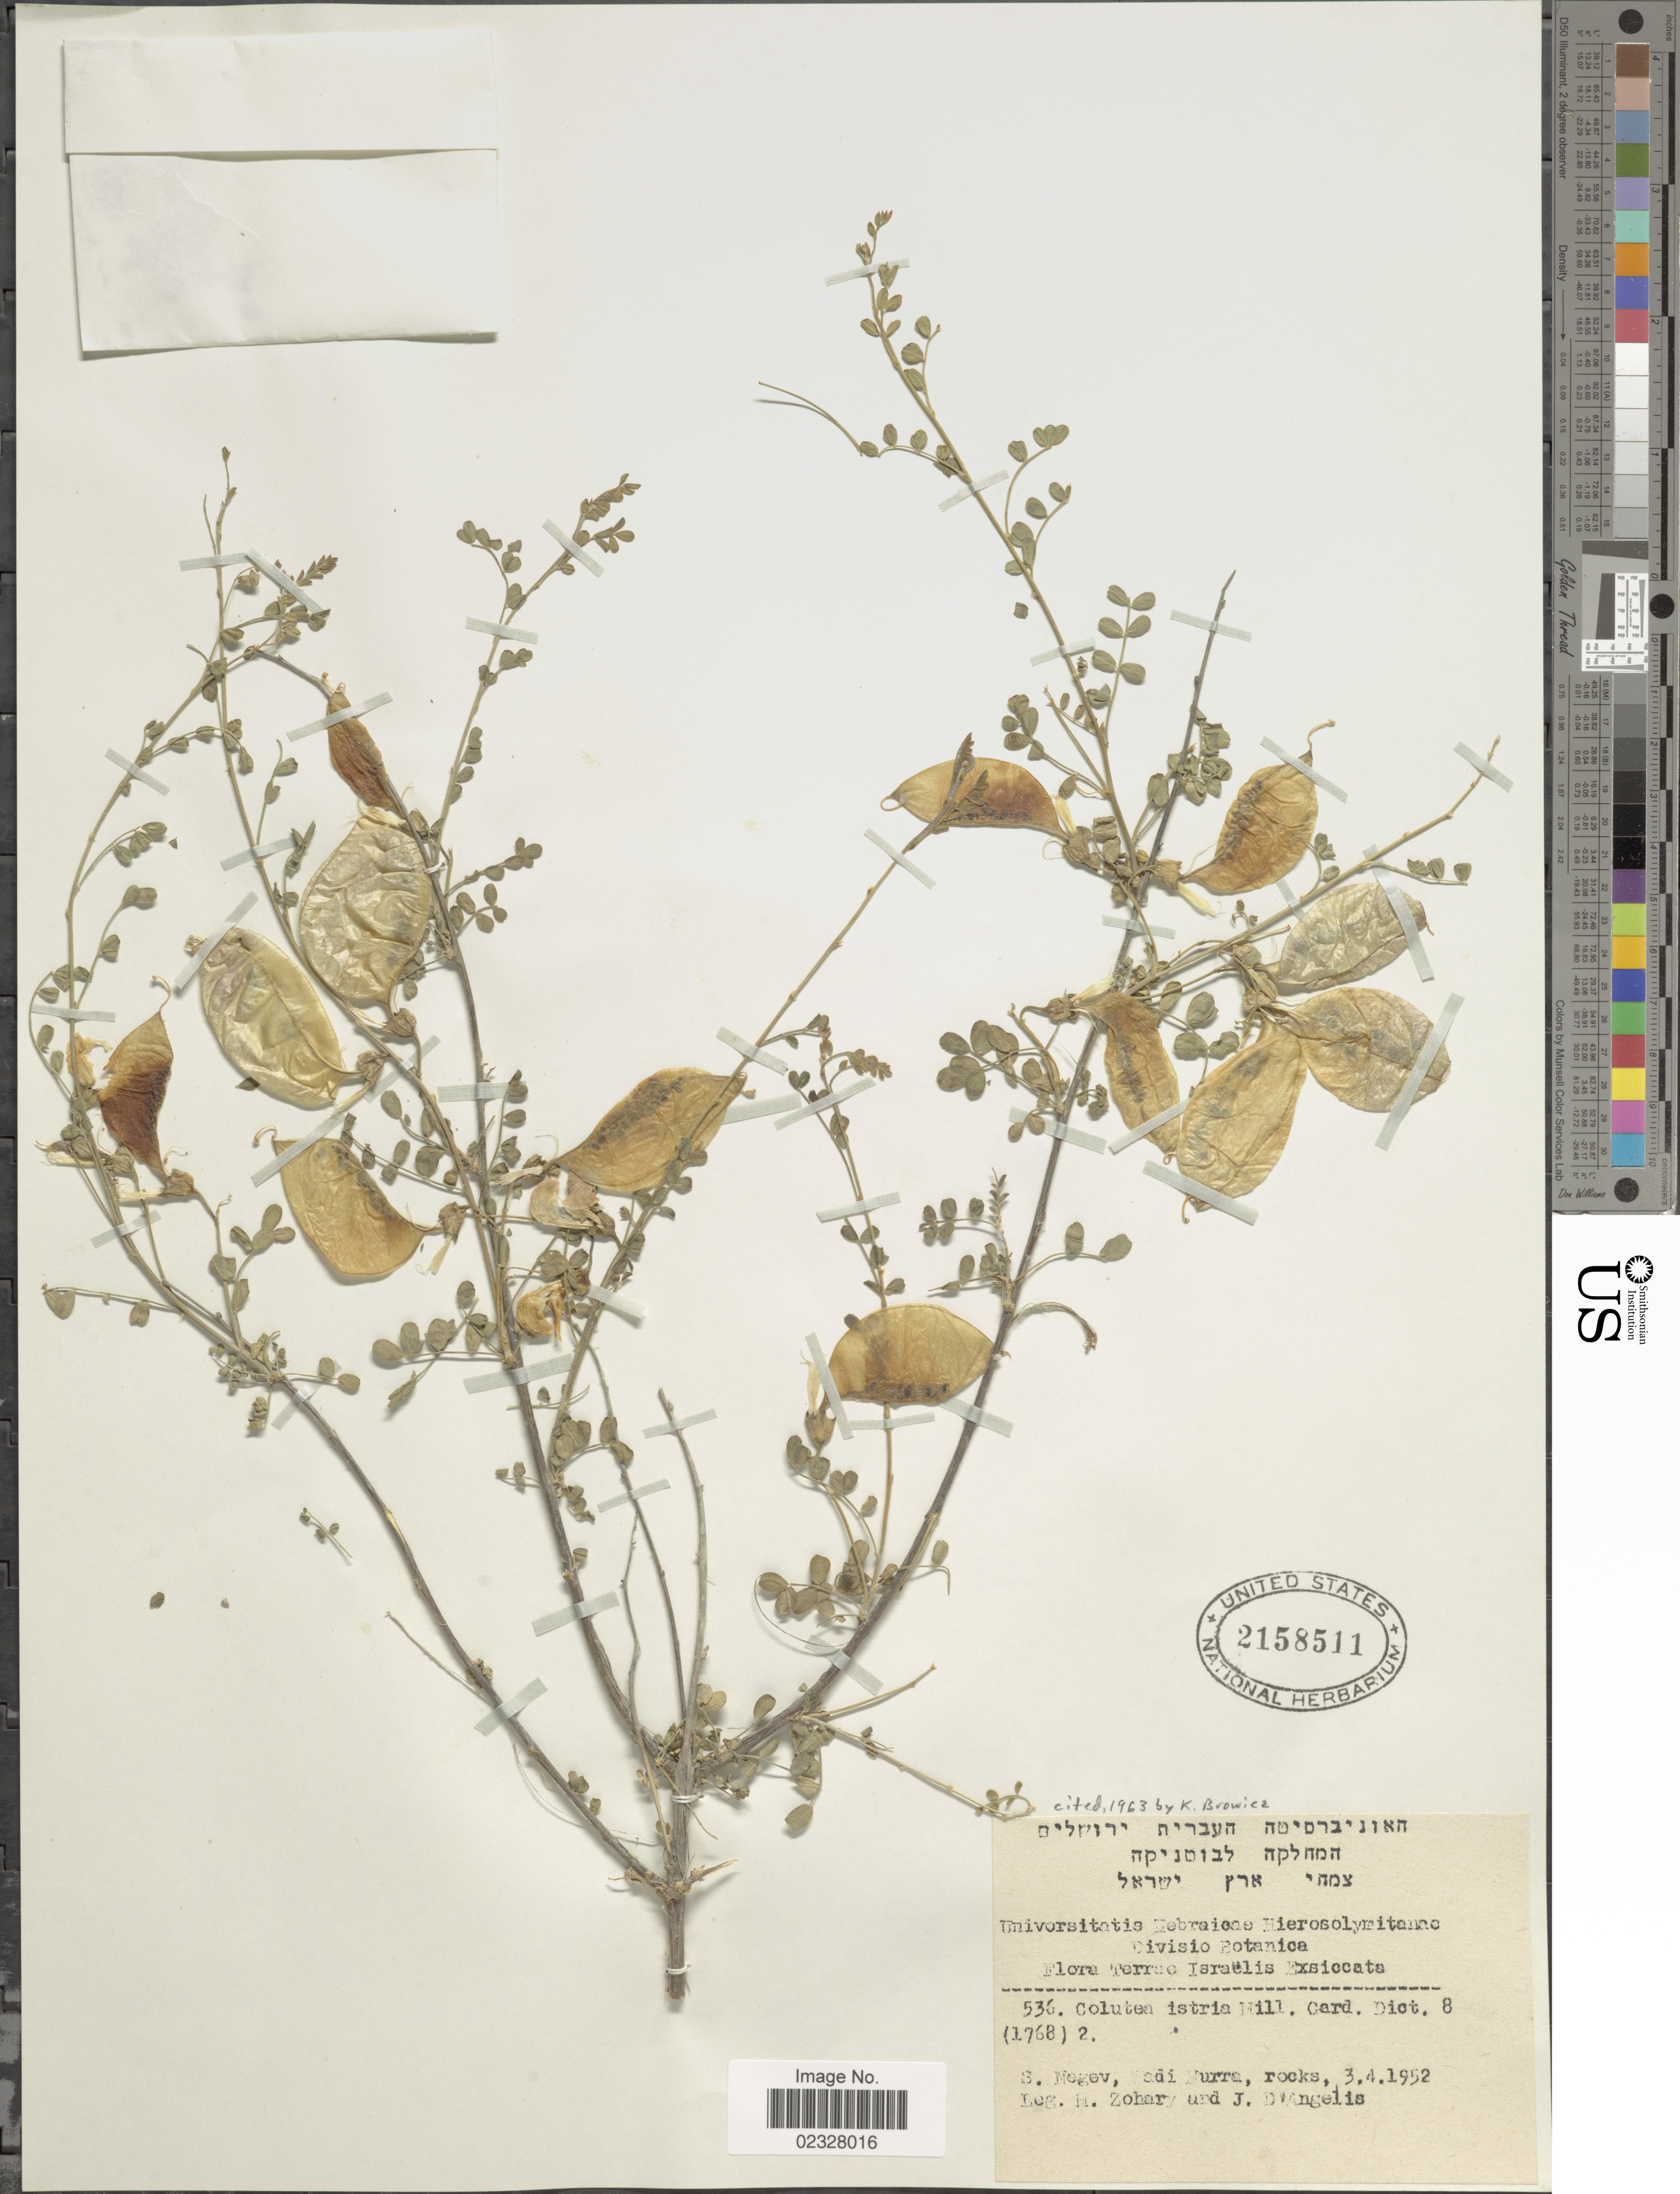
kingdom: Plantae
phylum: Tracheophyta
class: Magnoliopsida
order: Fabales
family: Fabaceae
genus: Colutea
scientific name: Colutea istrea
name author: Mill.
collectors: M. Zohary & J. D'angelis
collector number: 536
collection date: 1952-04-03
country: Israel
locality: S. Negev, [illegible text]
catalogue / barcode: US 2158511